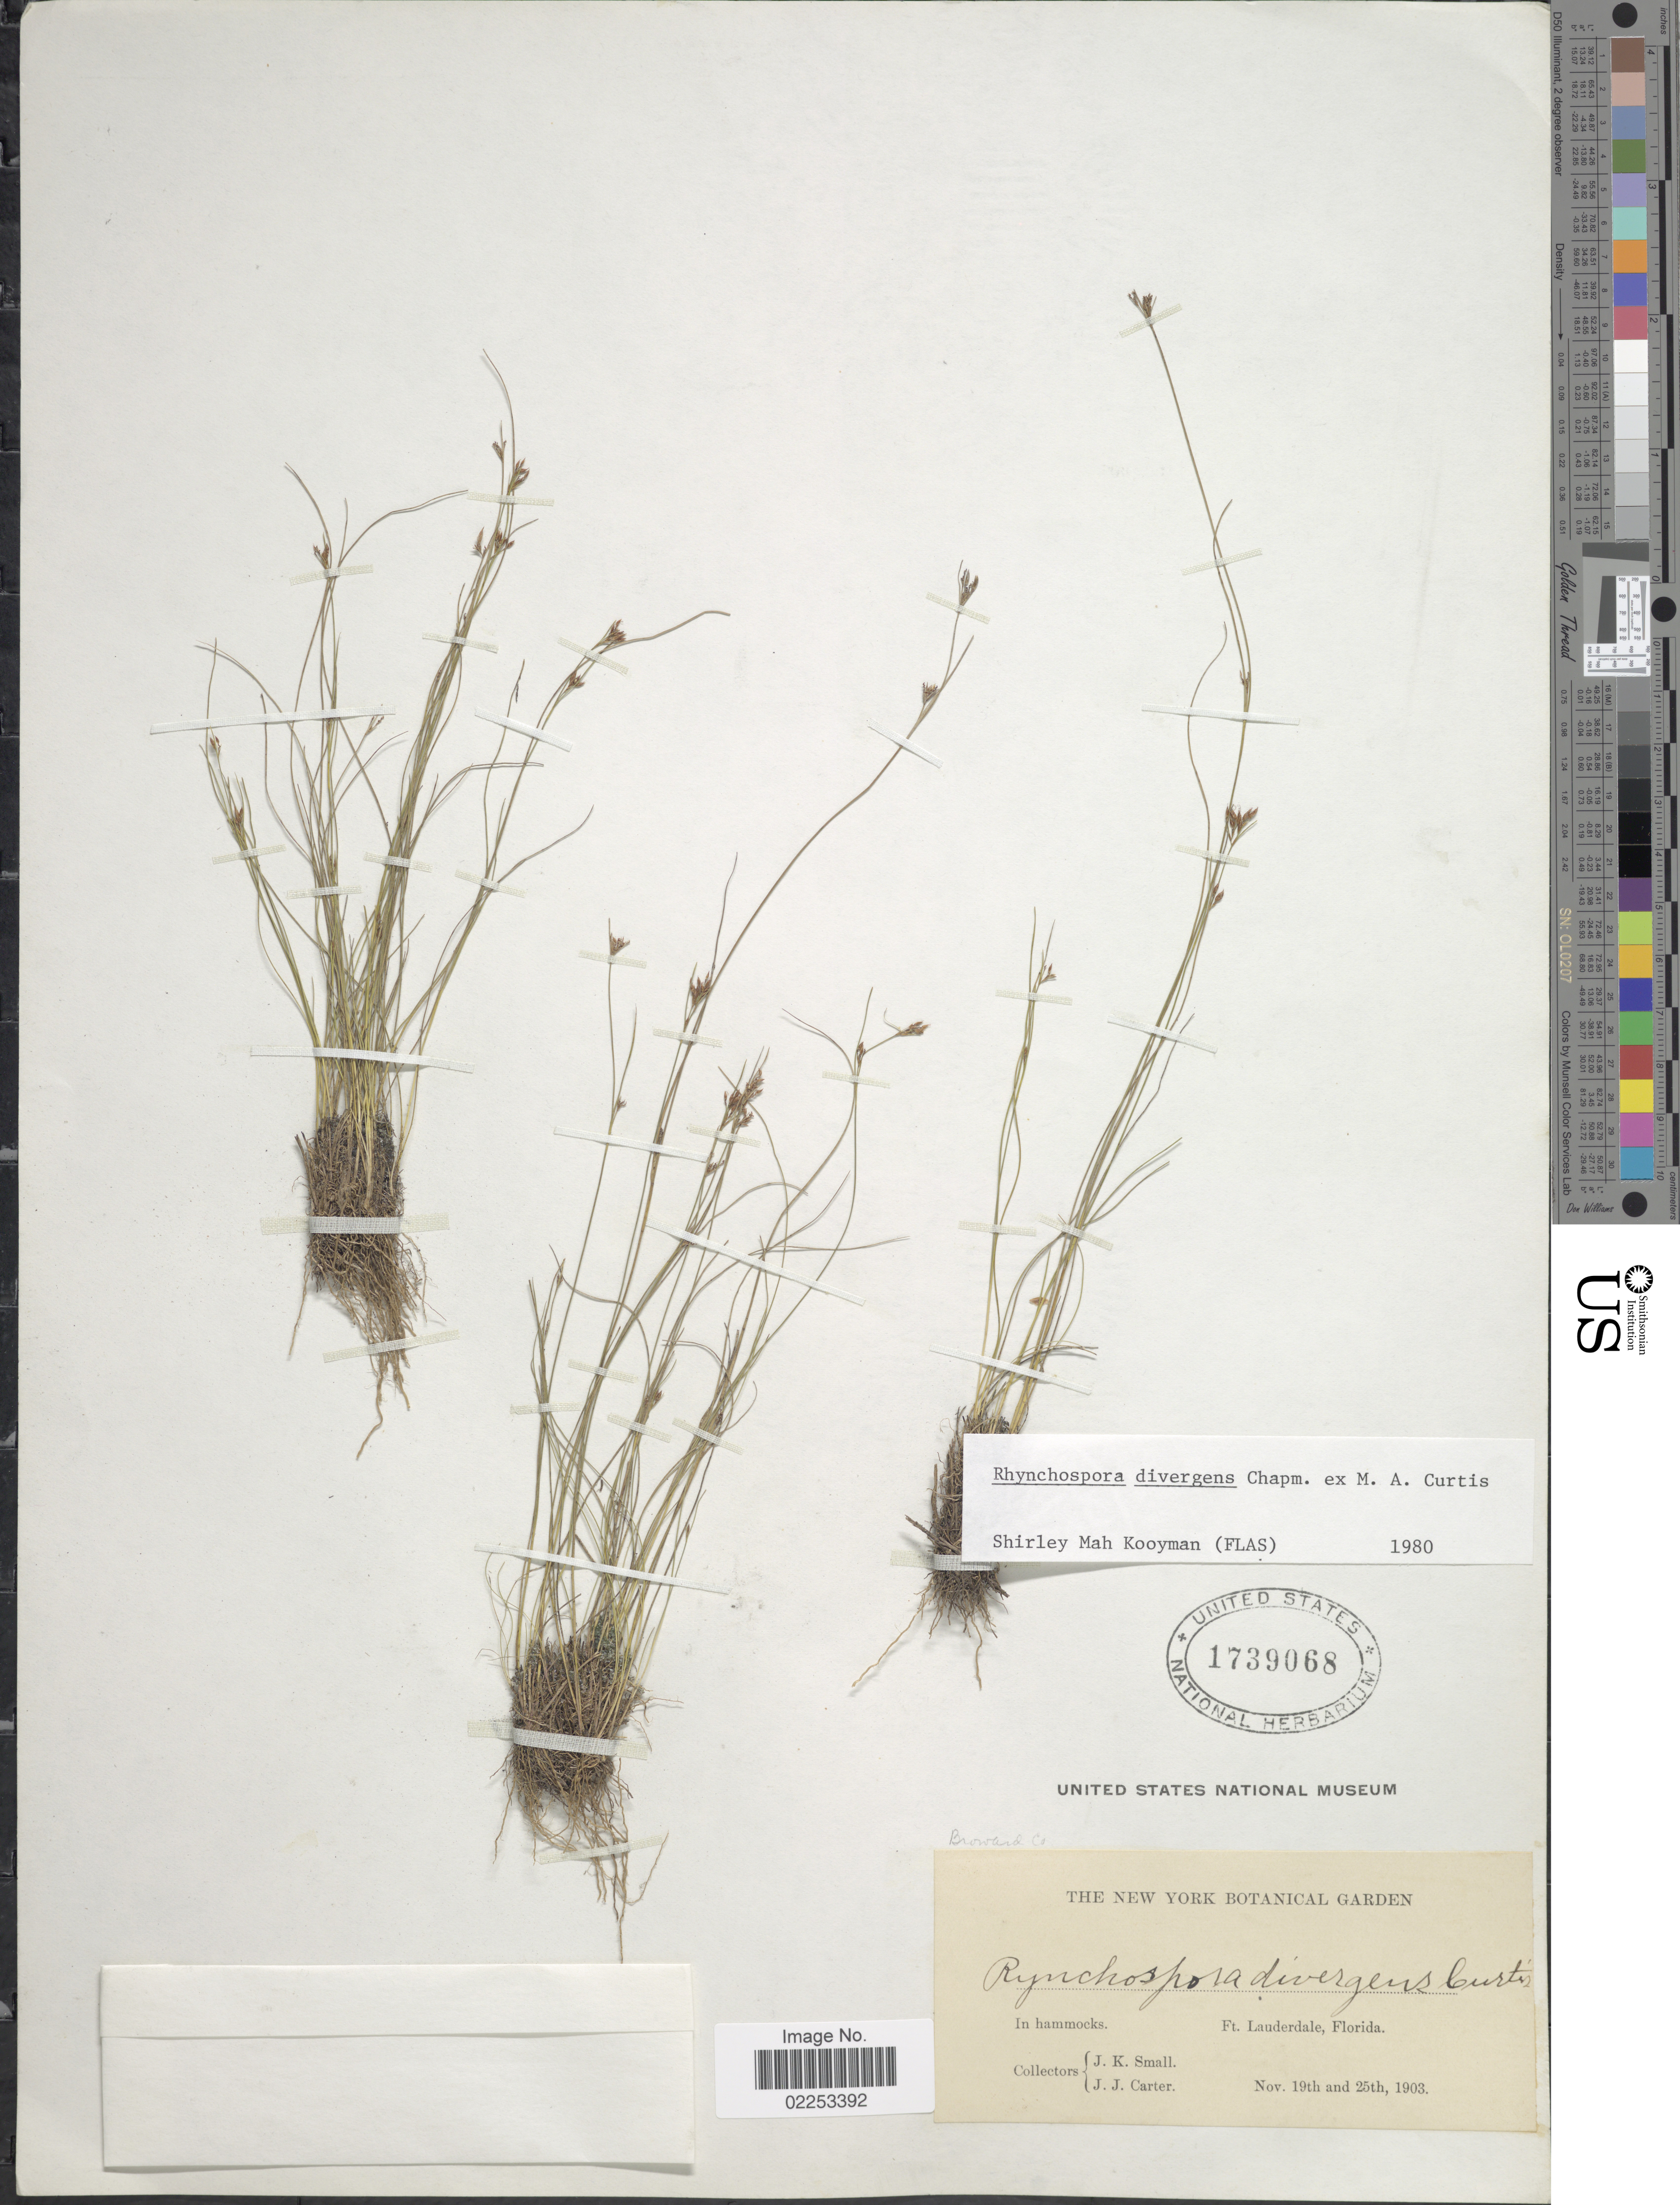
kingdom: Plantae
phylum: Tracheophyta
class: Liliopsida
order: Poales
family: Cyperaceae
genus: Rhynchospora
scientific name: Rhynchospora divergens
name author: Chapm. ex M.A. Curtis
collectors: J. K. Small & J. Carter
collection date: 1903-11-19/1903-11-25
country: United States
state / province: Florida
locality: In hammocks. Ft Lauderdale, Broward Co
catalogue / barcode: US 1739068